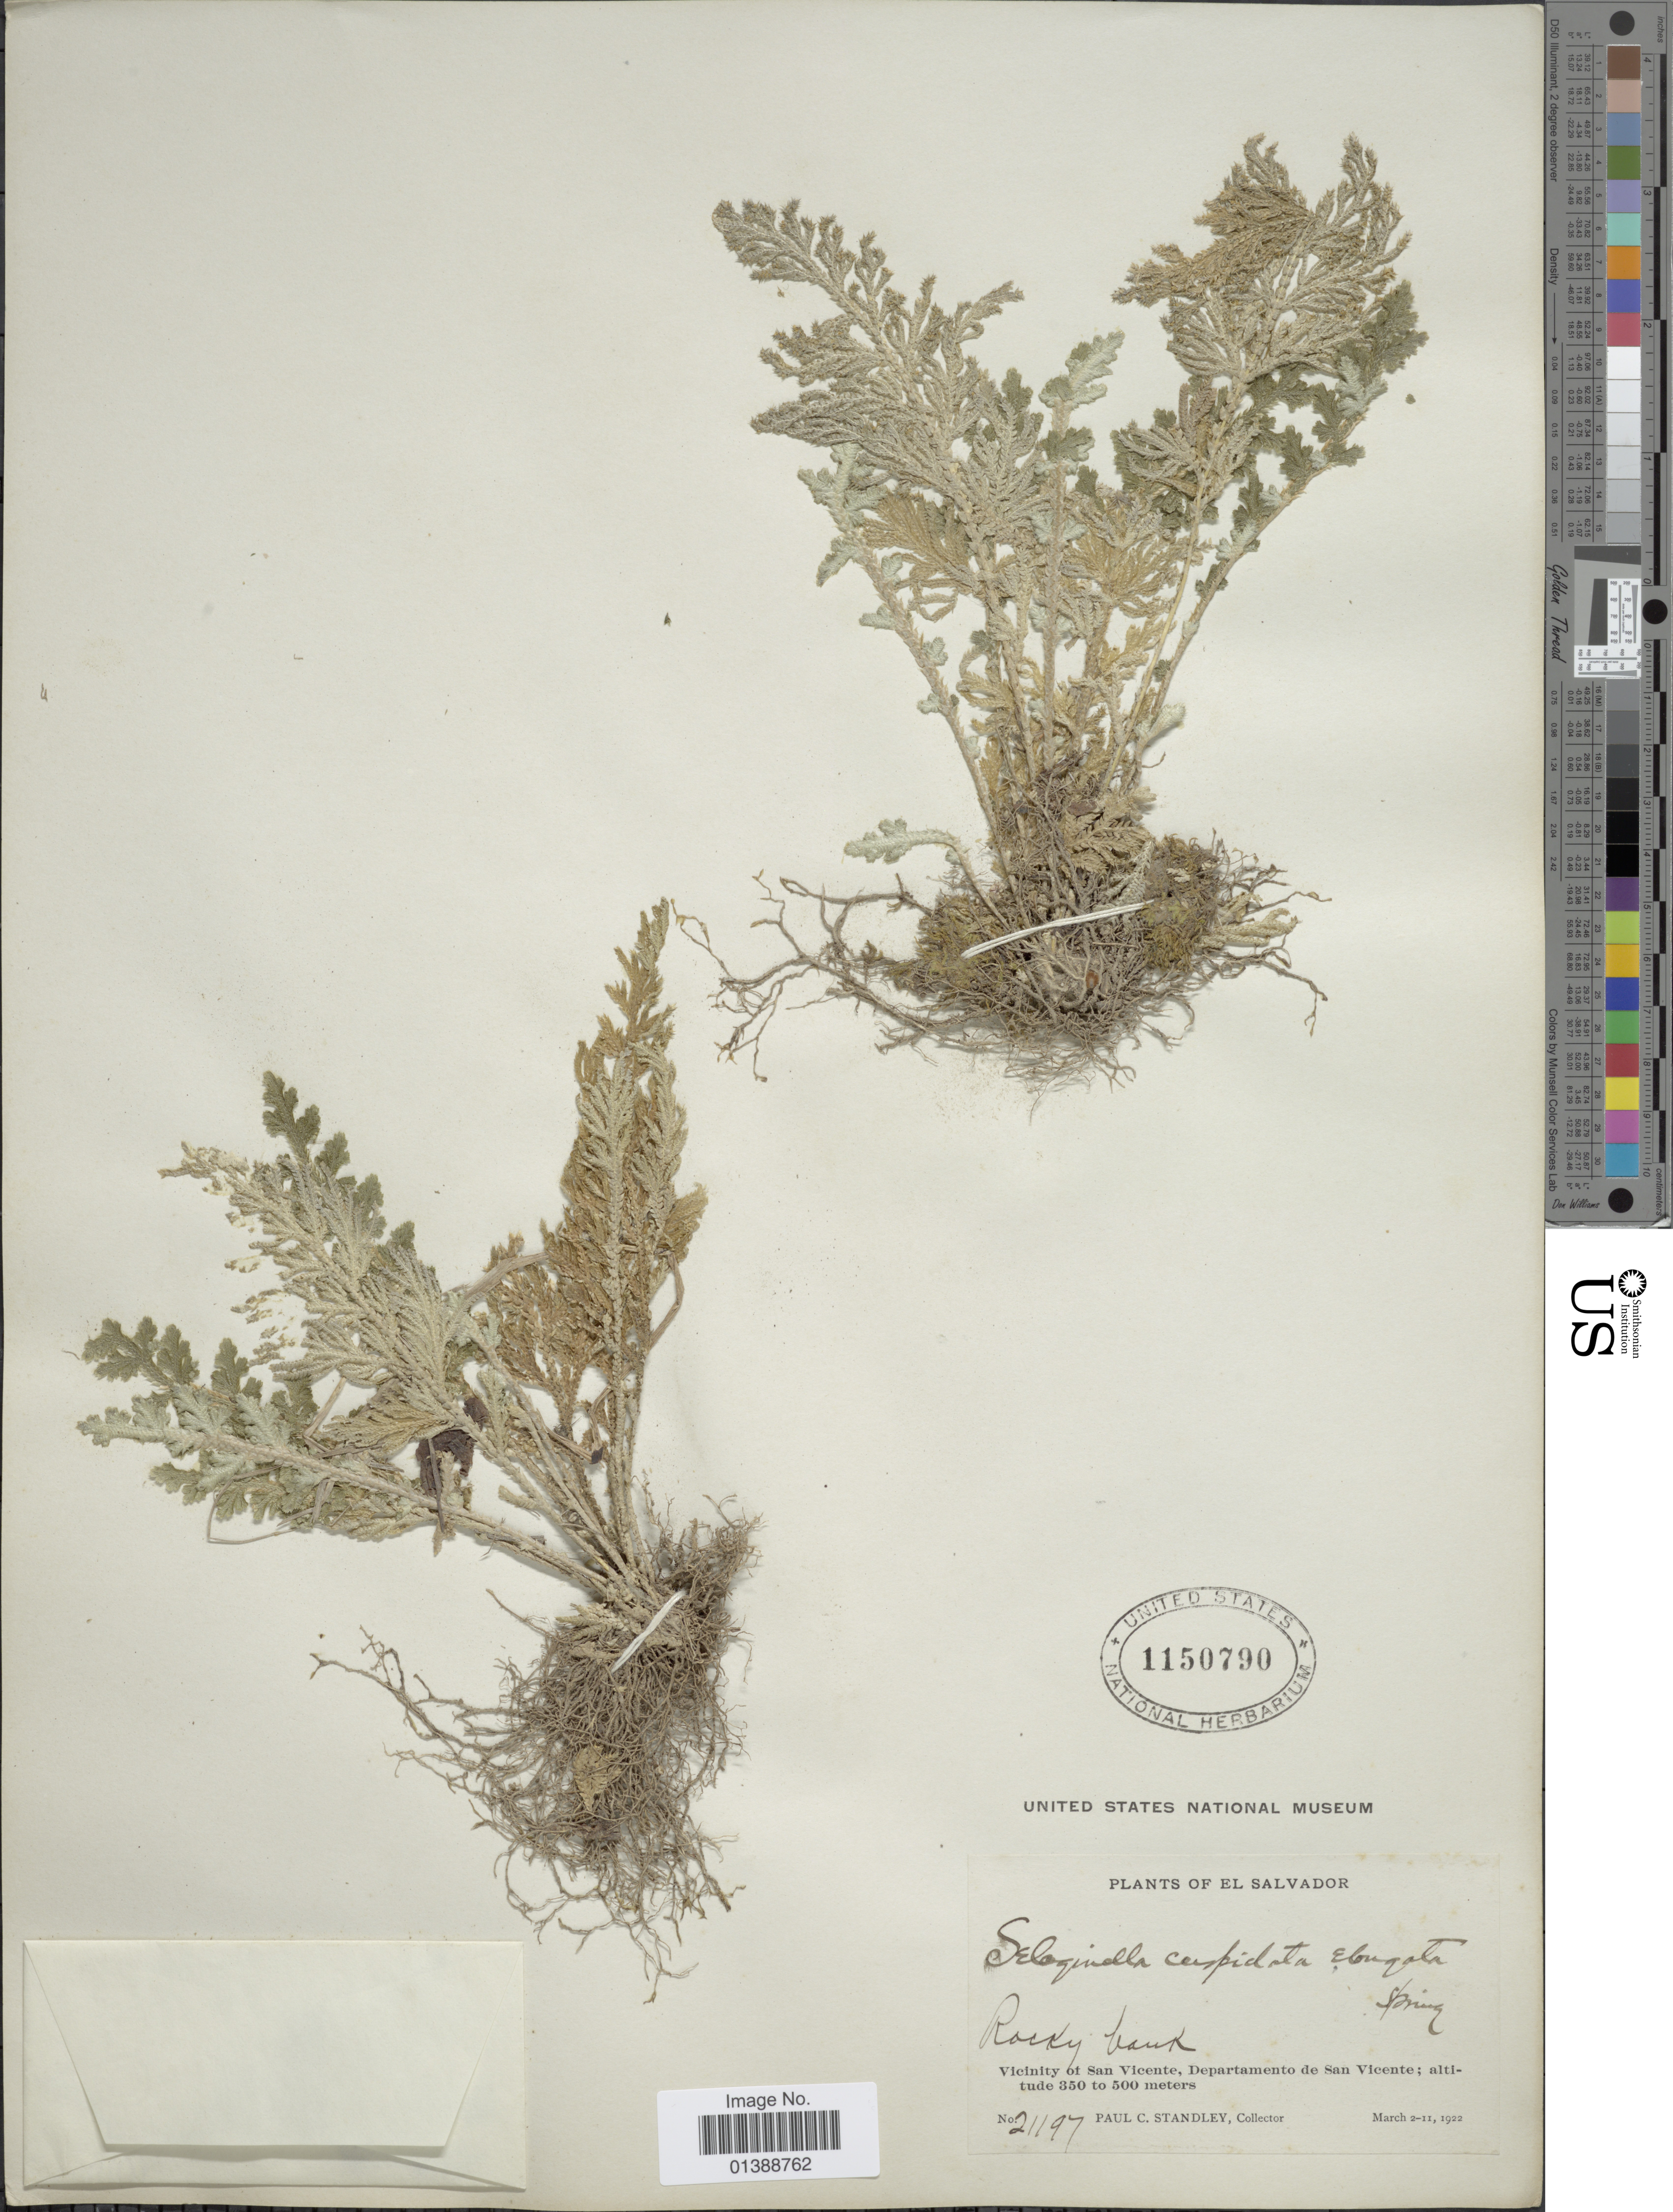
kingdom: Plantae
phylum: Tracheophyta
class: Lycopodiopsida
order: Selaginellales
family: Selaginellaceae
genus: Selaginella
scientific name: Selaginella pallescens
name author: (C. Presl) Spring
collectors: P. C. Standley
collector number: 21197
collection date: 1922-03-02/1922-03-11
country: El Salvador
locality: Vicinity of San Vicente, Departamento de San Vicente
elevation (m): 350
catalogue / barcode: US 1150790